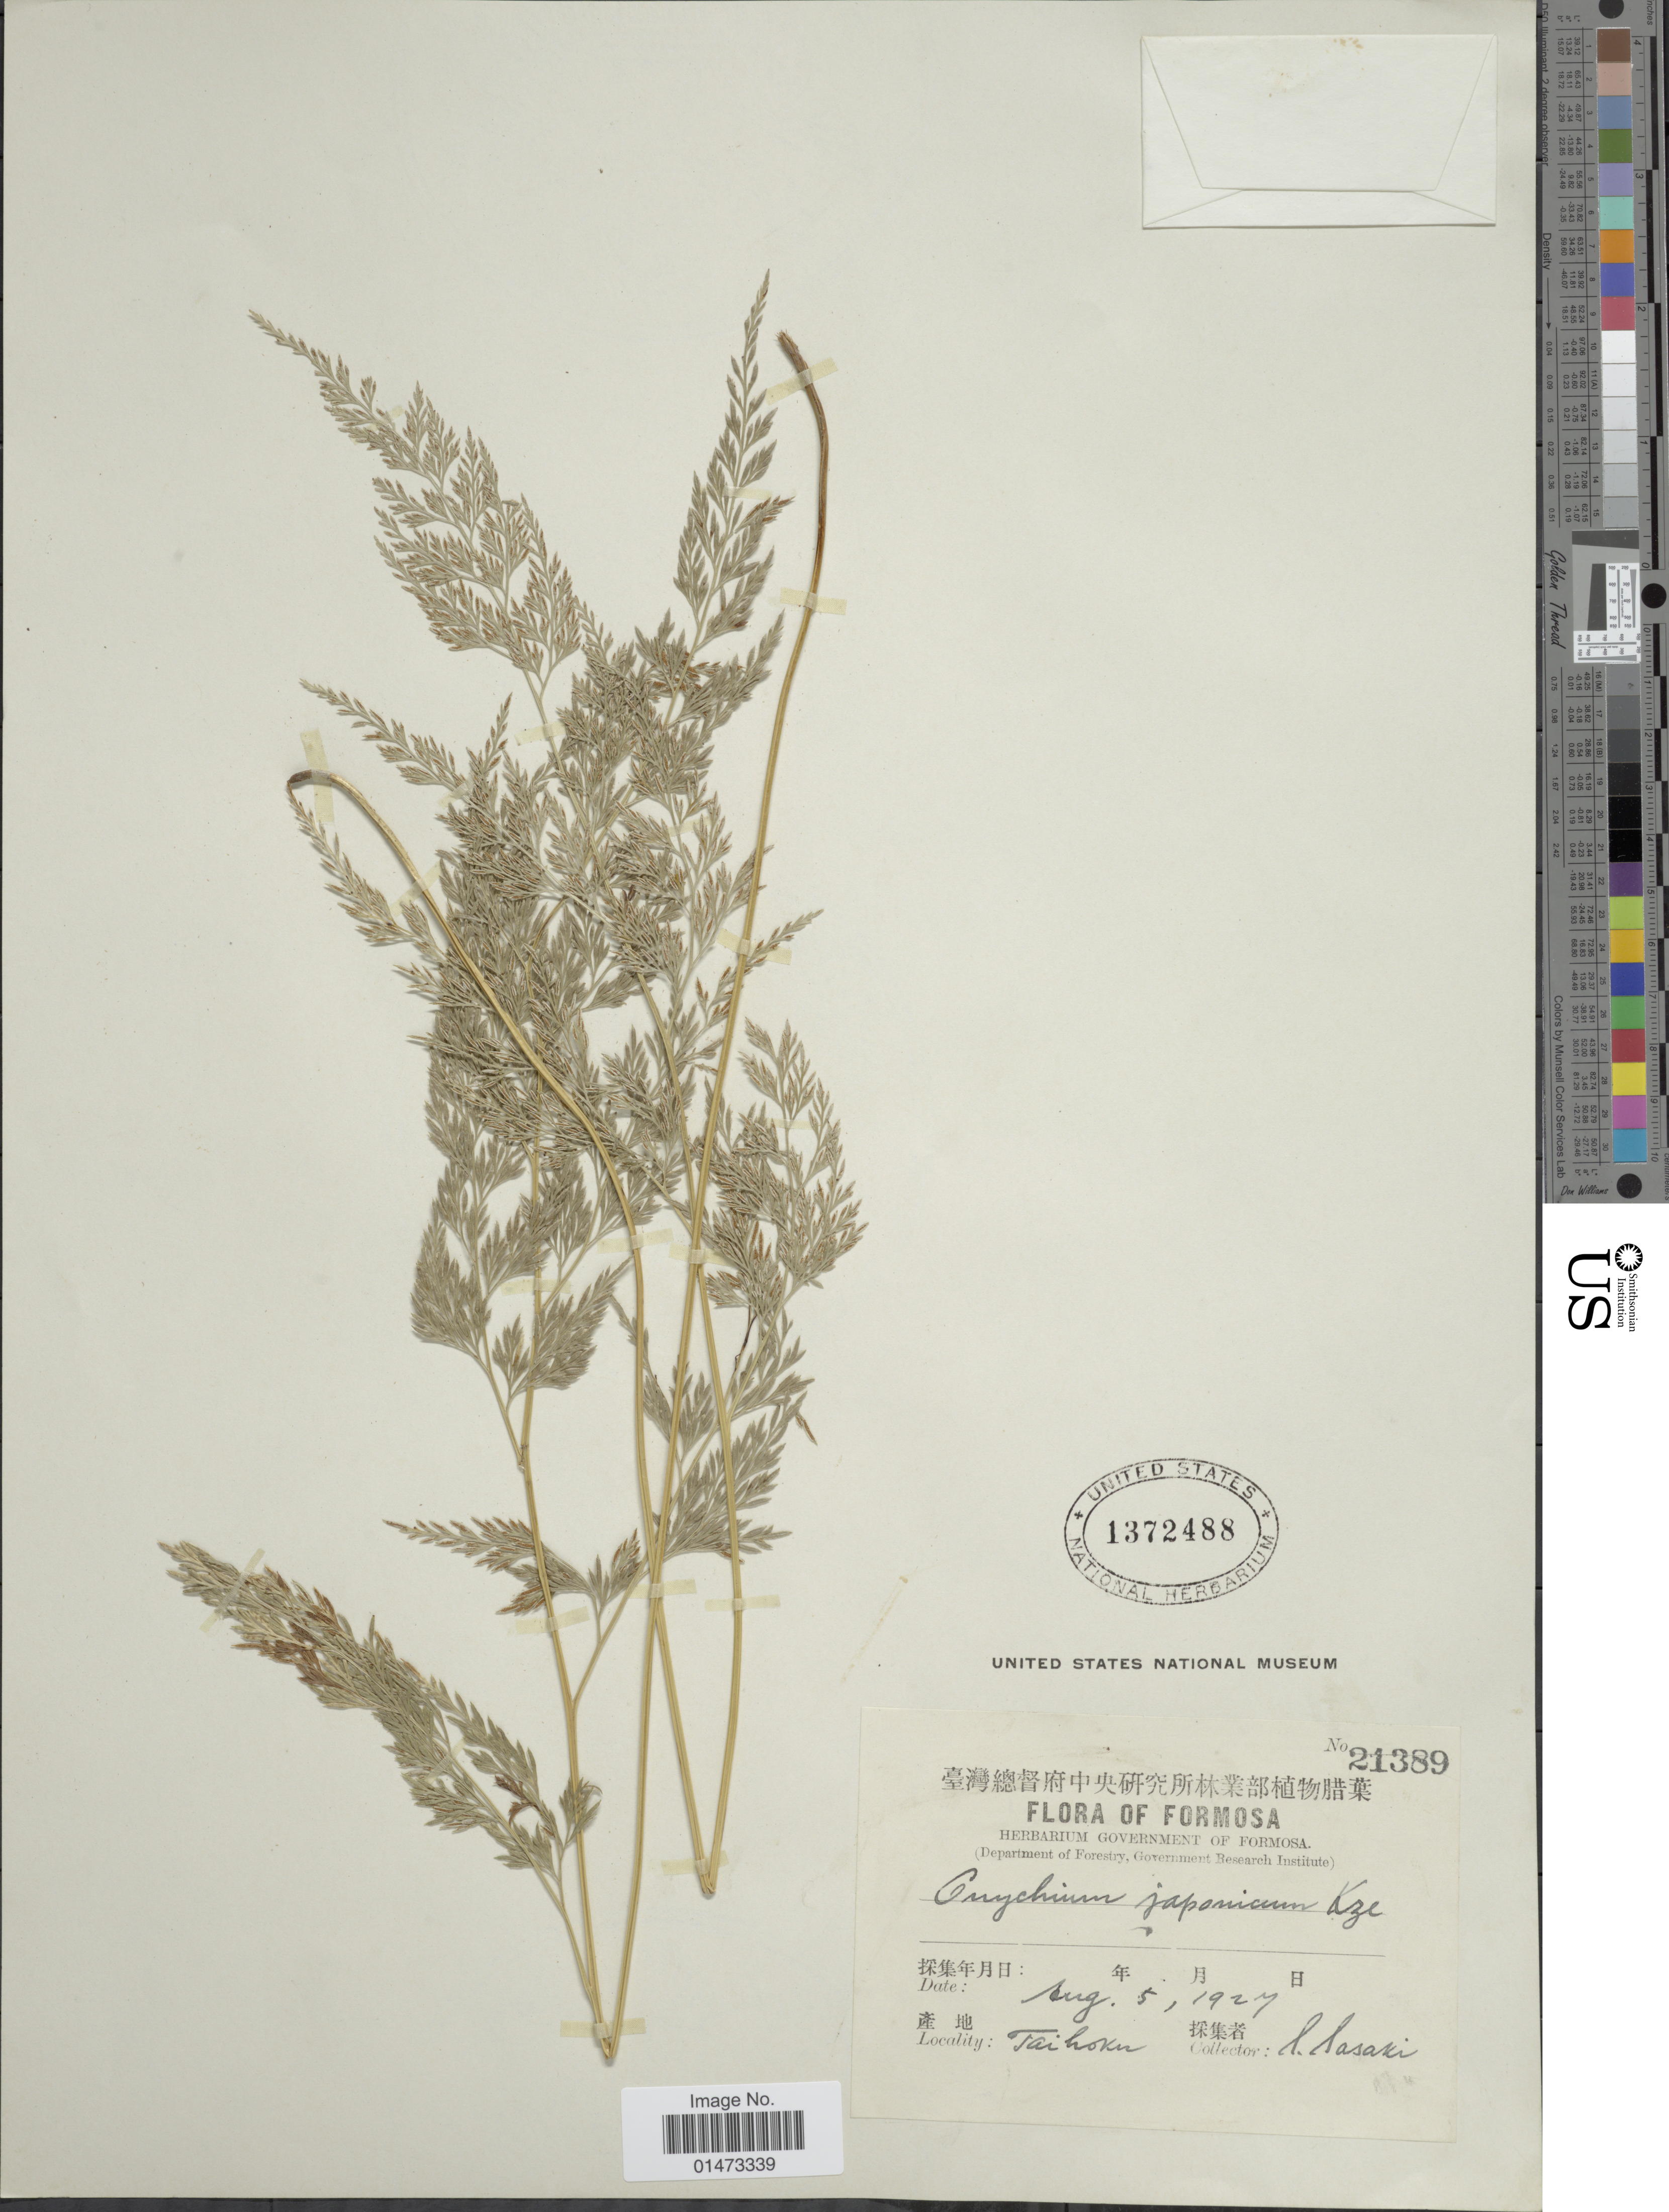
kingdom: Plantae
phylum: Tracheophyta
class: Polypodiopsida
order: Polypodiales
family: Pteridaceae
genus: Onychium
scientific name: Onychium japonicum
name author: (Thunb.) Kunze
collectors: L. Lasaki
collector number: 21389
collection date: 1927-08-05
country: Taiwan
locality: Taihoku.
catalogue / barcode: US 1372488